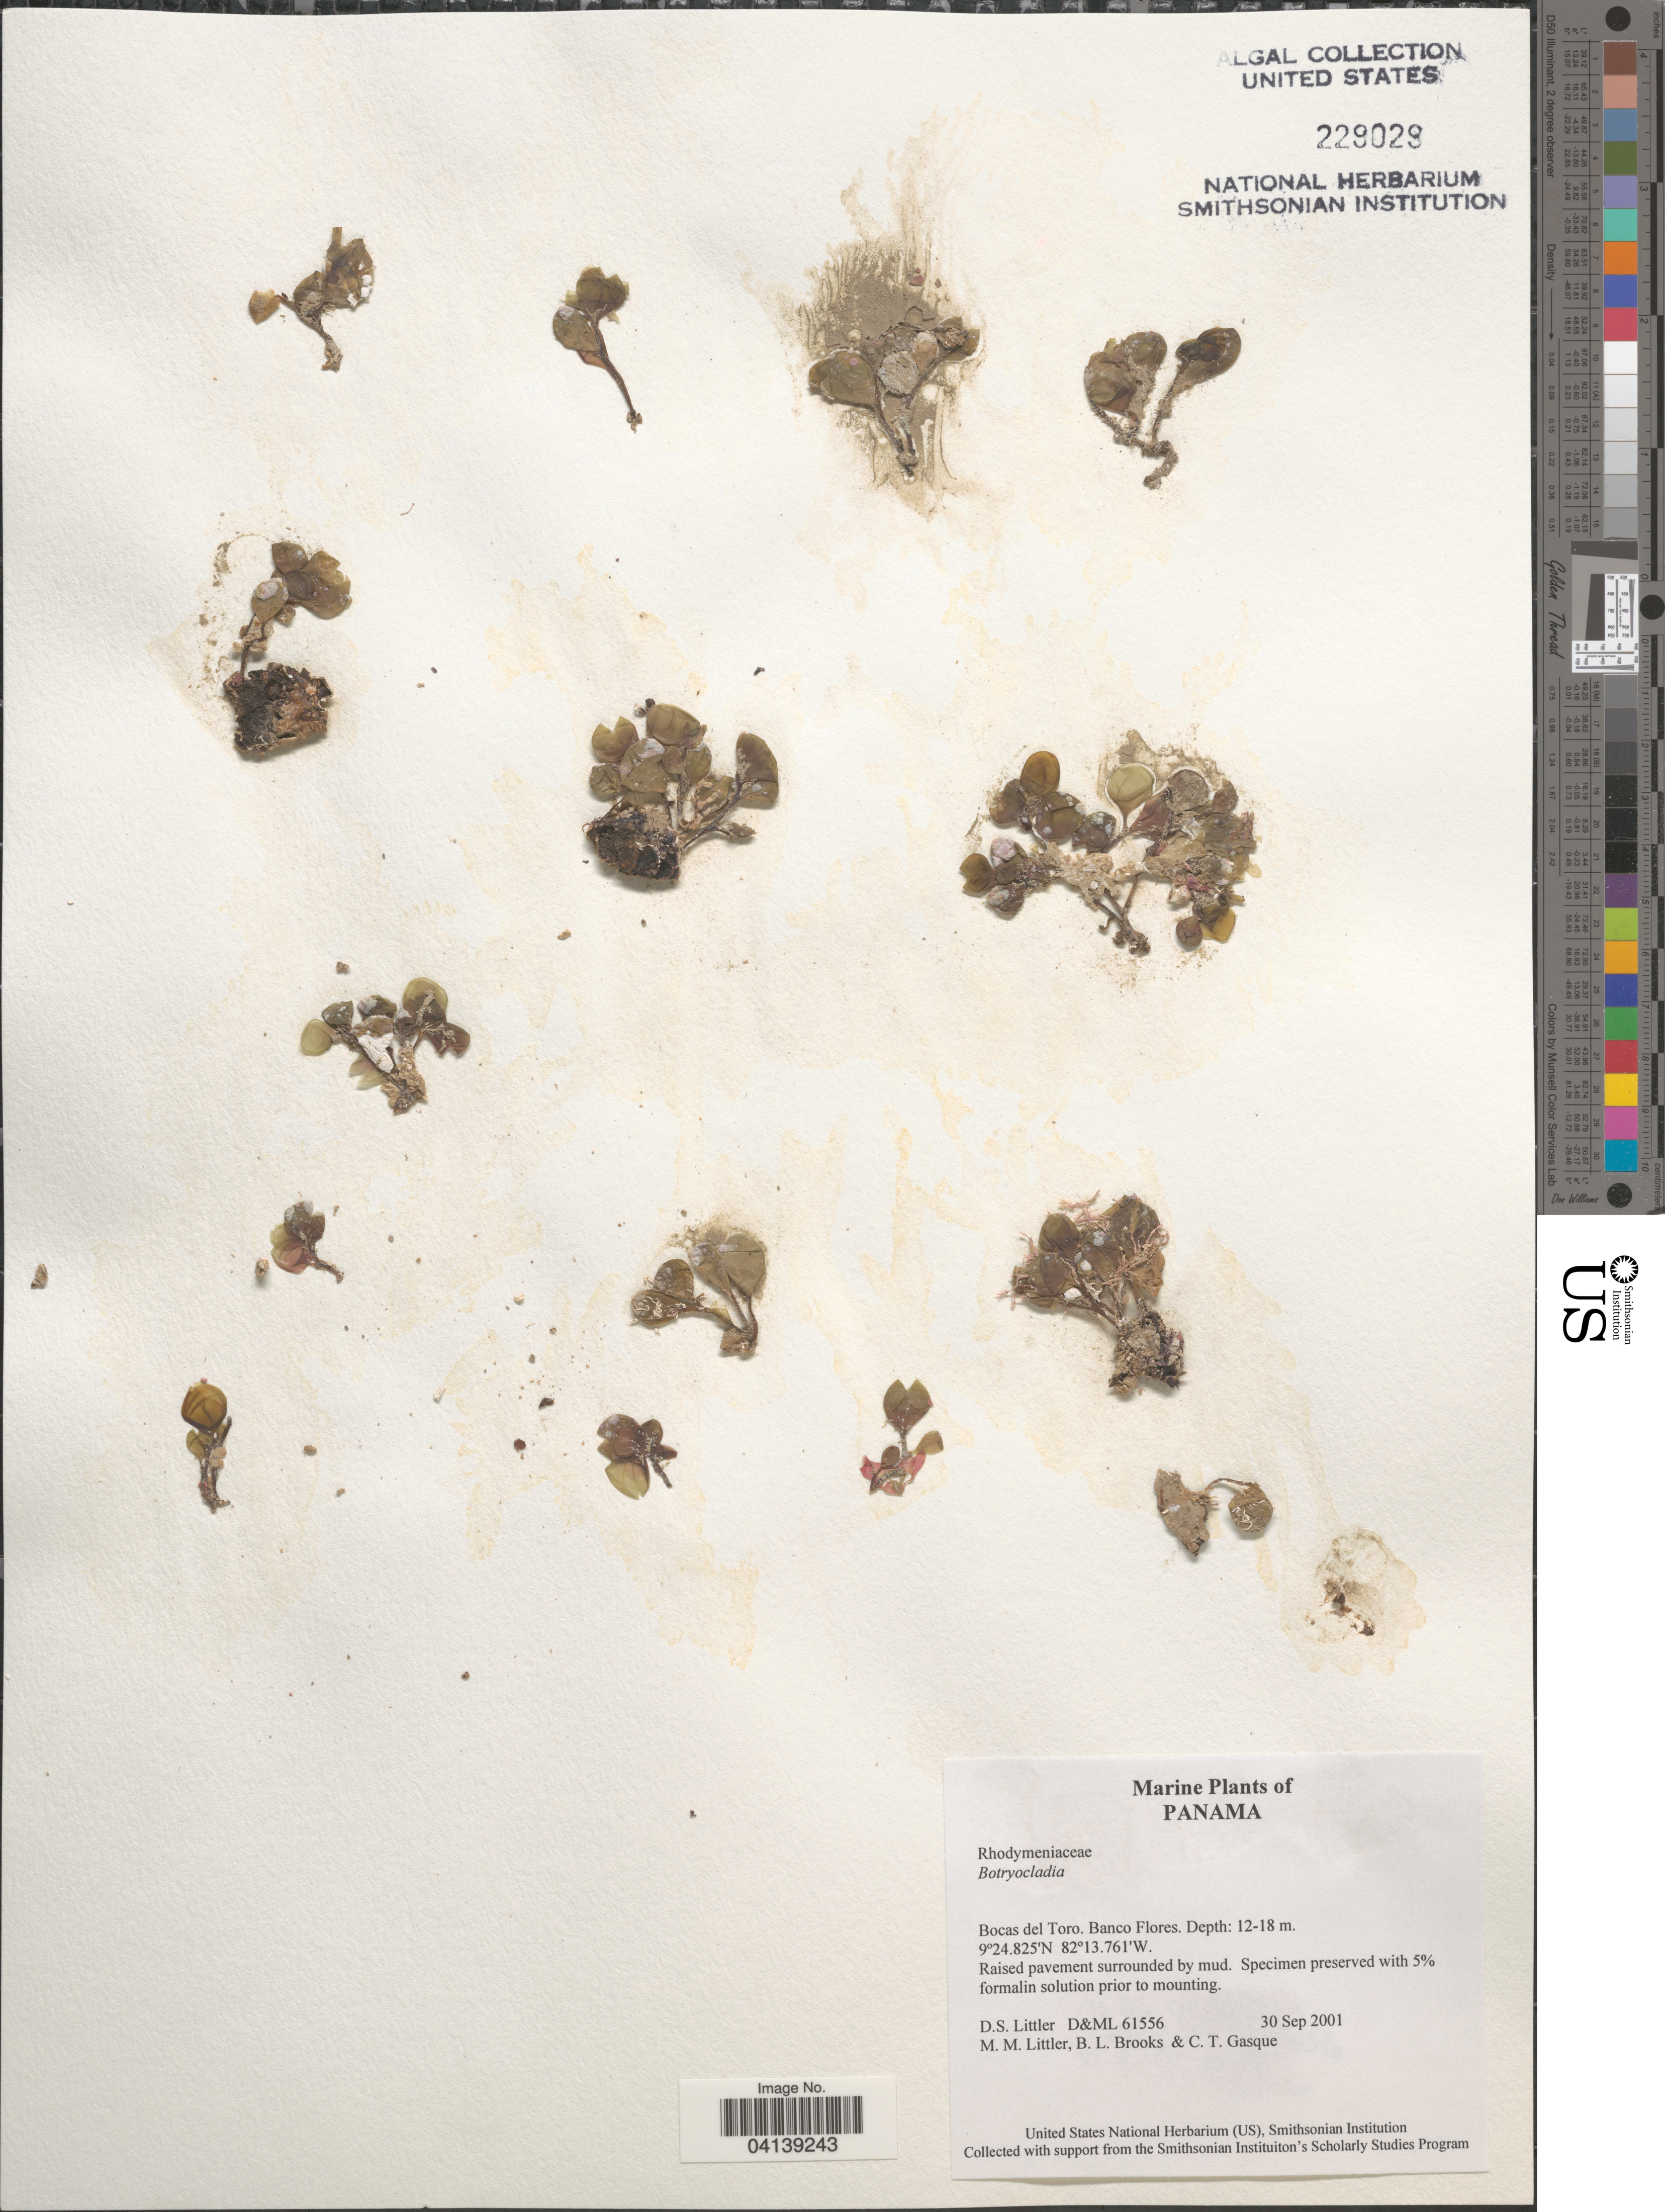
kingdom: Plantae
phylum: Rhodophyta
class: Florideophyceae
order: Rhodymeniales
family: Rhodymeniaceae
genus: Botryocladia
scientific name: Botryocladia sp.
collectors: D. S. Littler, B. Brooks & C. Gasque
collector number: D&ML61556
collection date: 2001-09-30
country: Panama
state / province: Bocas del Toro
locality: Banco Flores.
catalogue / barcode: US 229029